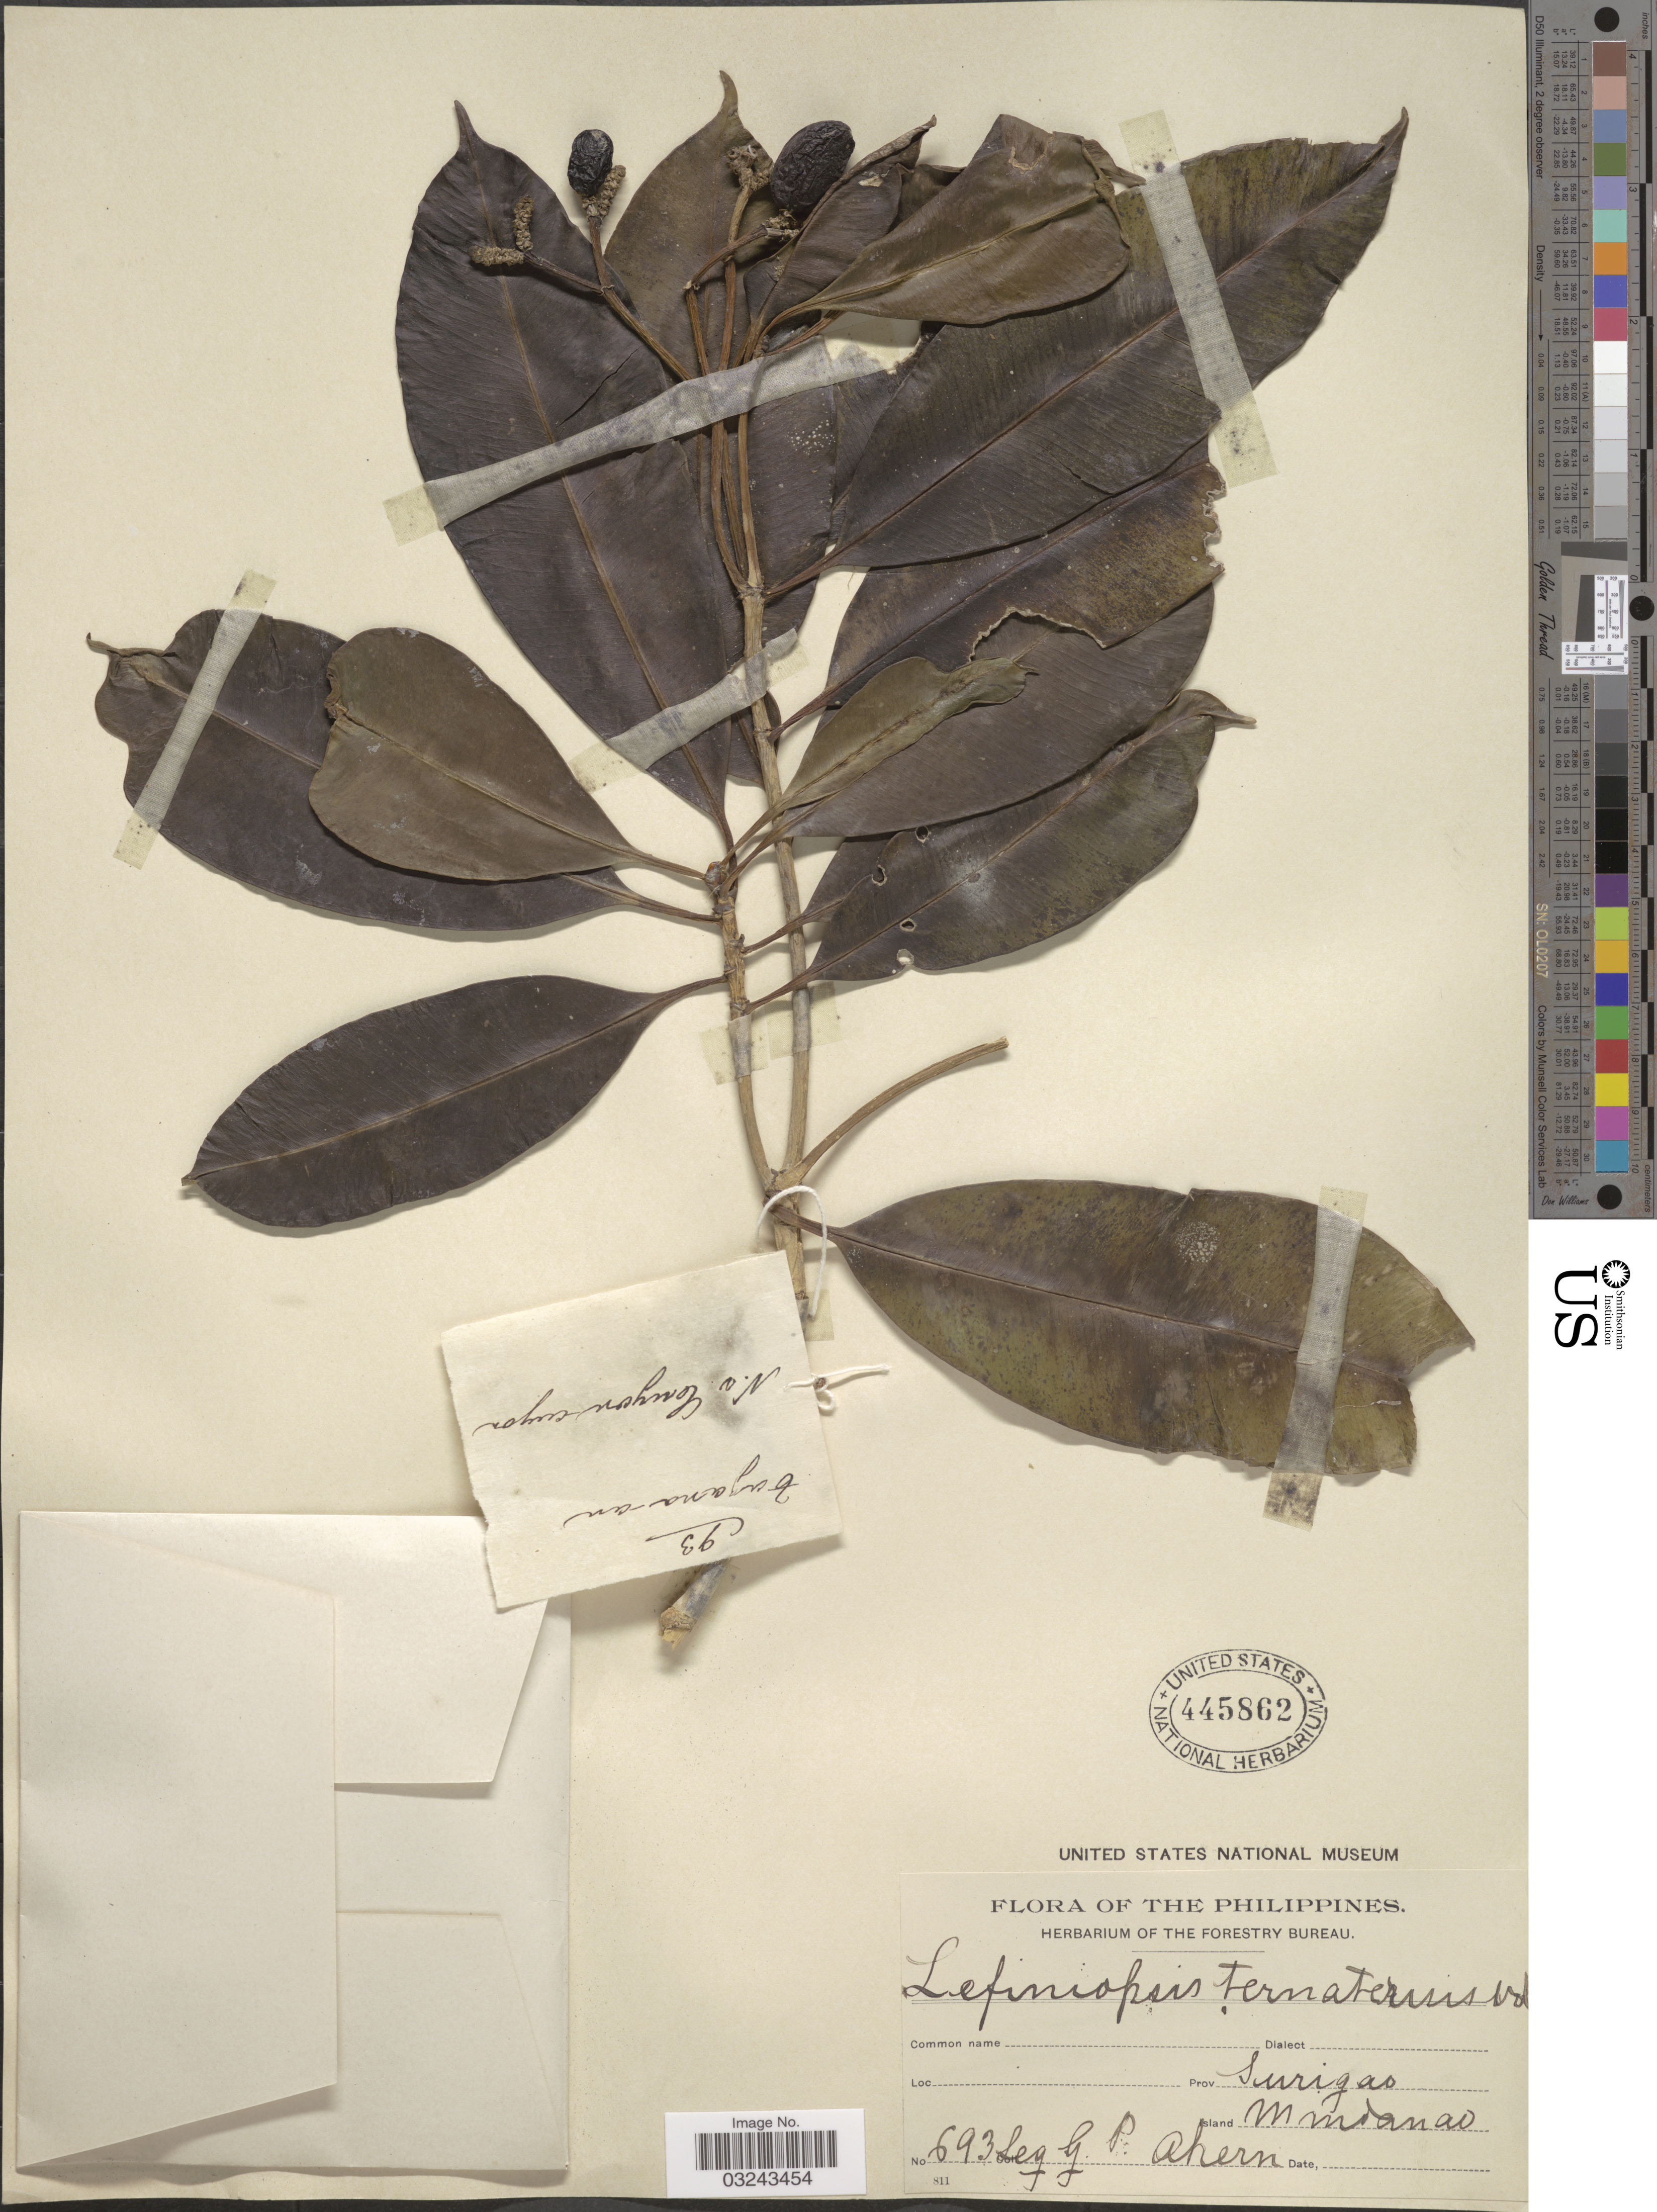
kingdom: Plantae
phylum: Tracheophyta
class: Magnoliopsida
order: Gentianales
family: Apocynaceae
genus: Lepiniopsis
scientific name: Lepiniopsis ternatensis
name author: Valeton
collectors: G. Ahern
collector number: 693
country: Philippines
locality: Prov. Surigao, Island Mindanao.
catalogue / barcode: US 445862